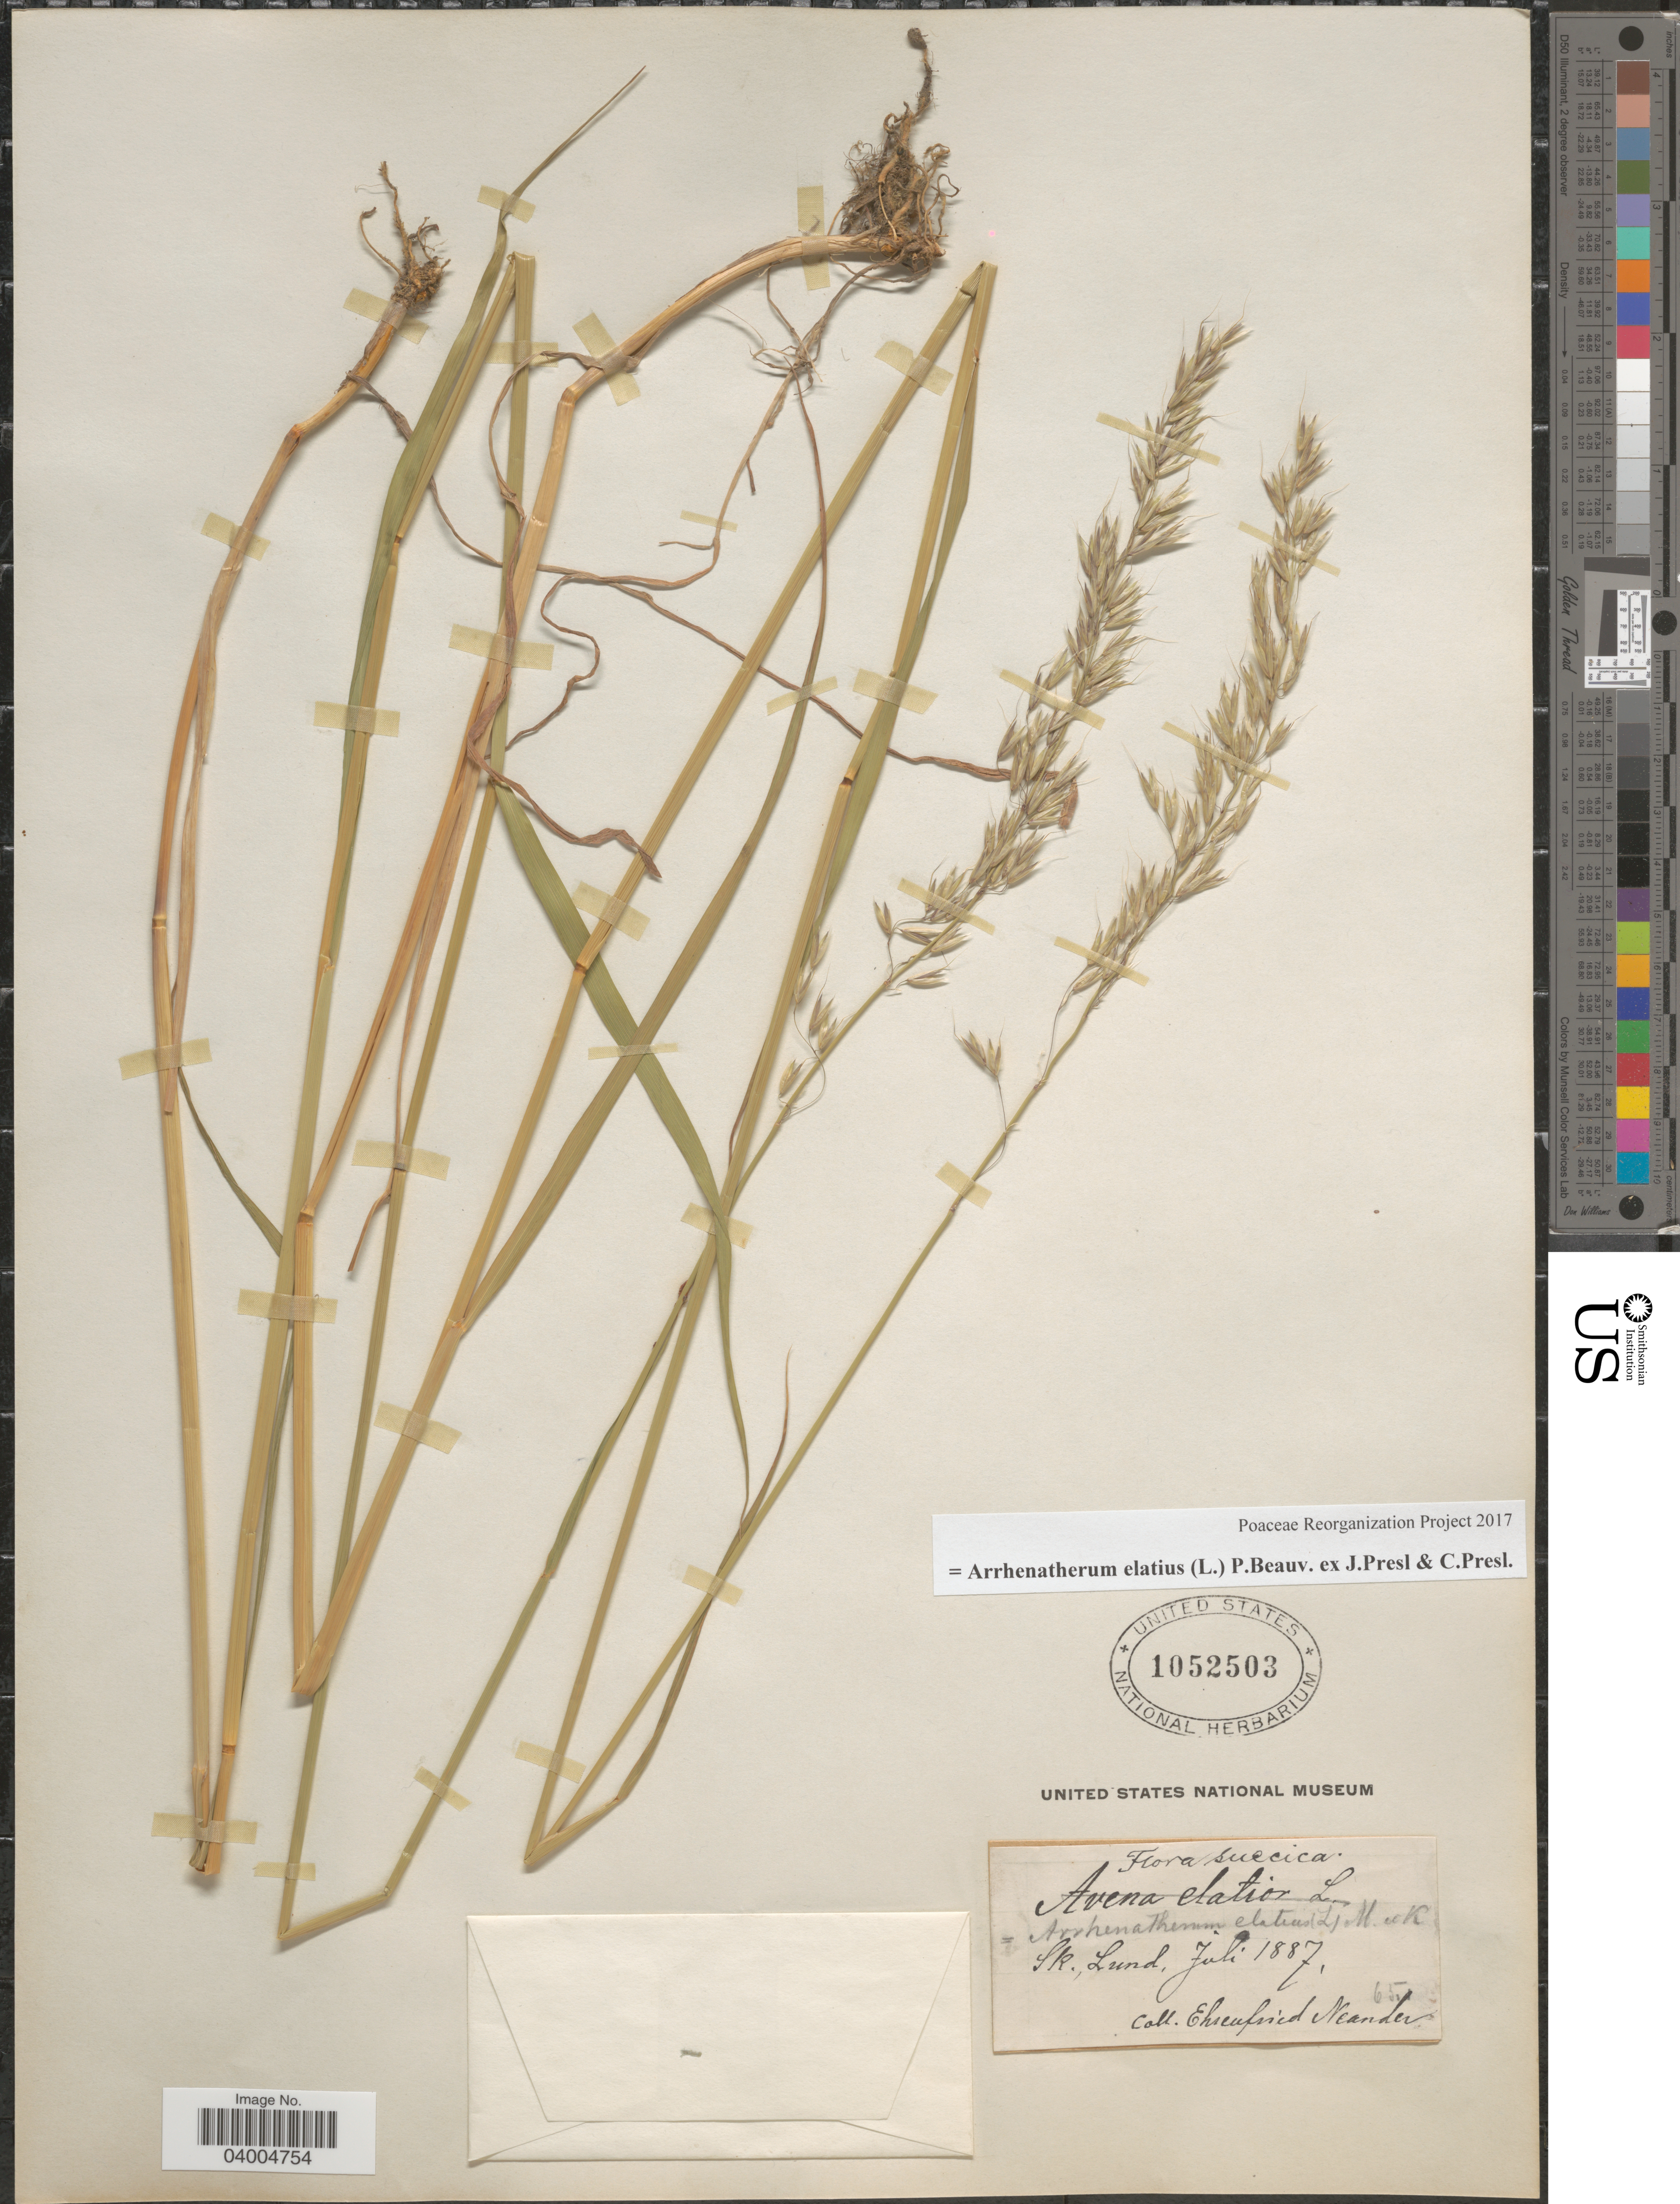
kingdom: Plantae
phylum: Tracheophyta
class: Liliopsida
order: Poales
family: Poaceae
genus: Arrhenatherum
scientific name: Arrhenatherum elatius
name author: (L.) J. Presl & C. Presl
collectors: E. Neander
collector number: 65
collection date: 1887-07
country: Sweden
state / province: Skåne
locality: Sk., Lund.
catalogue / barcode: US 1052503